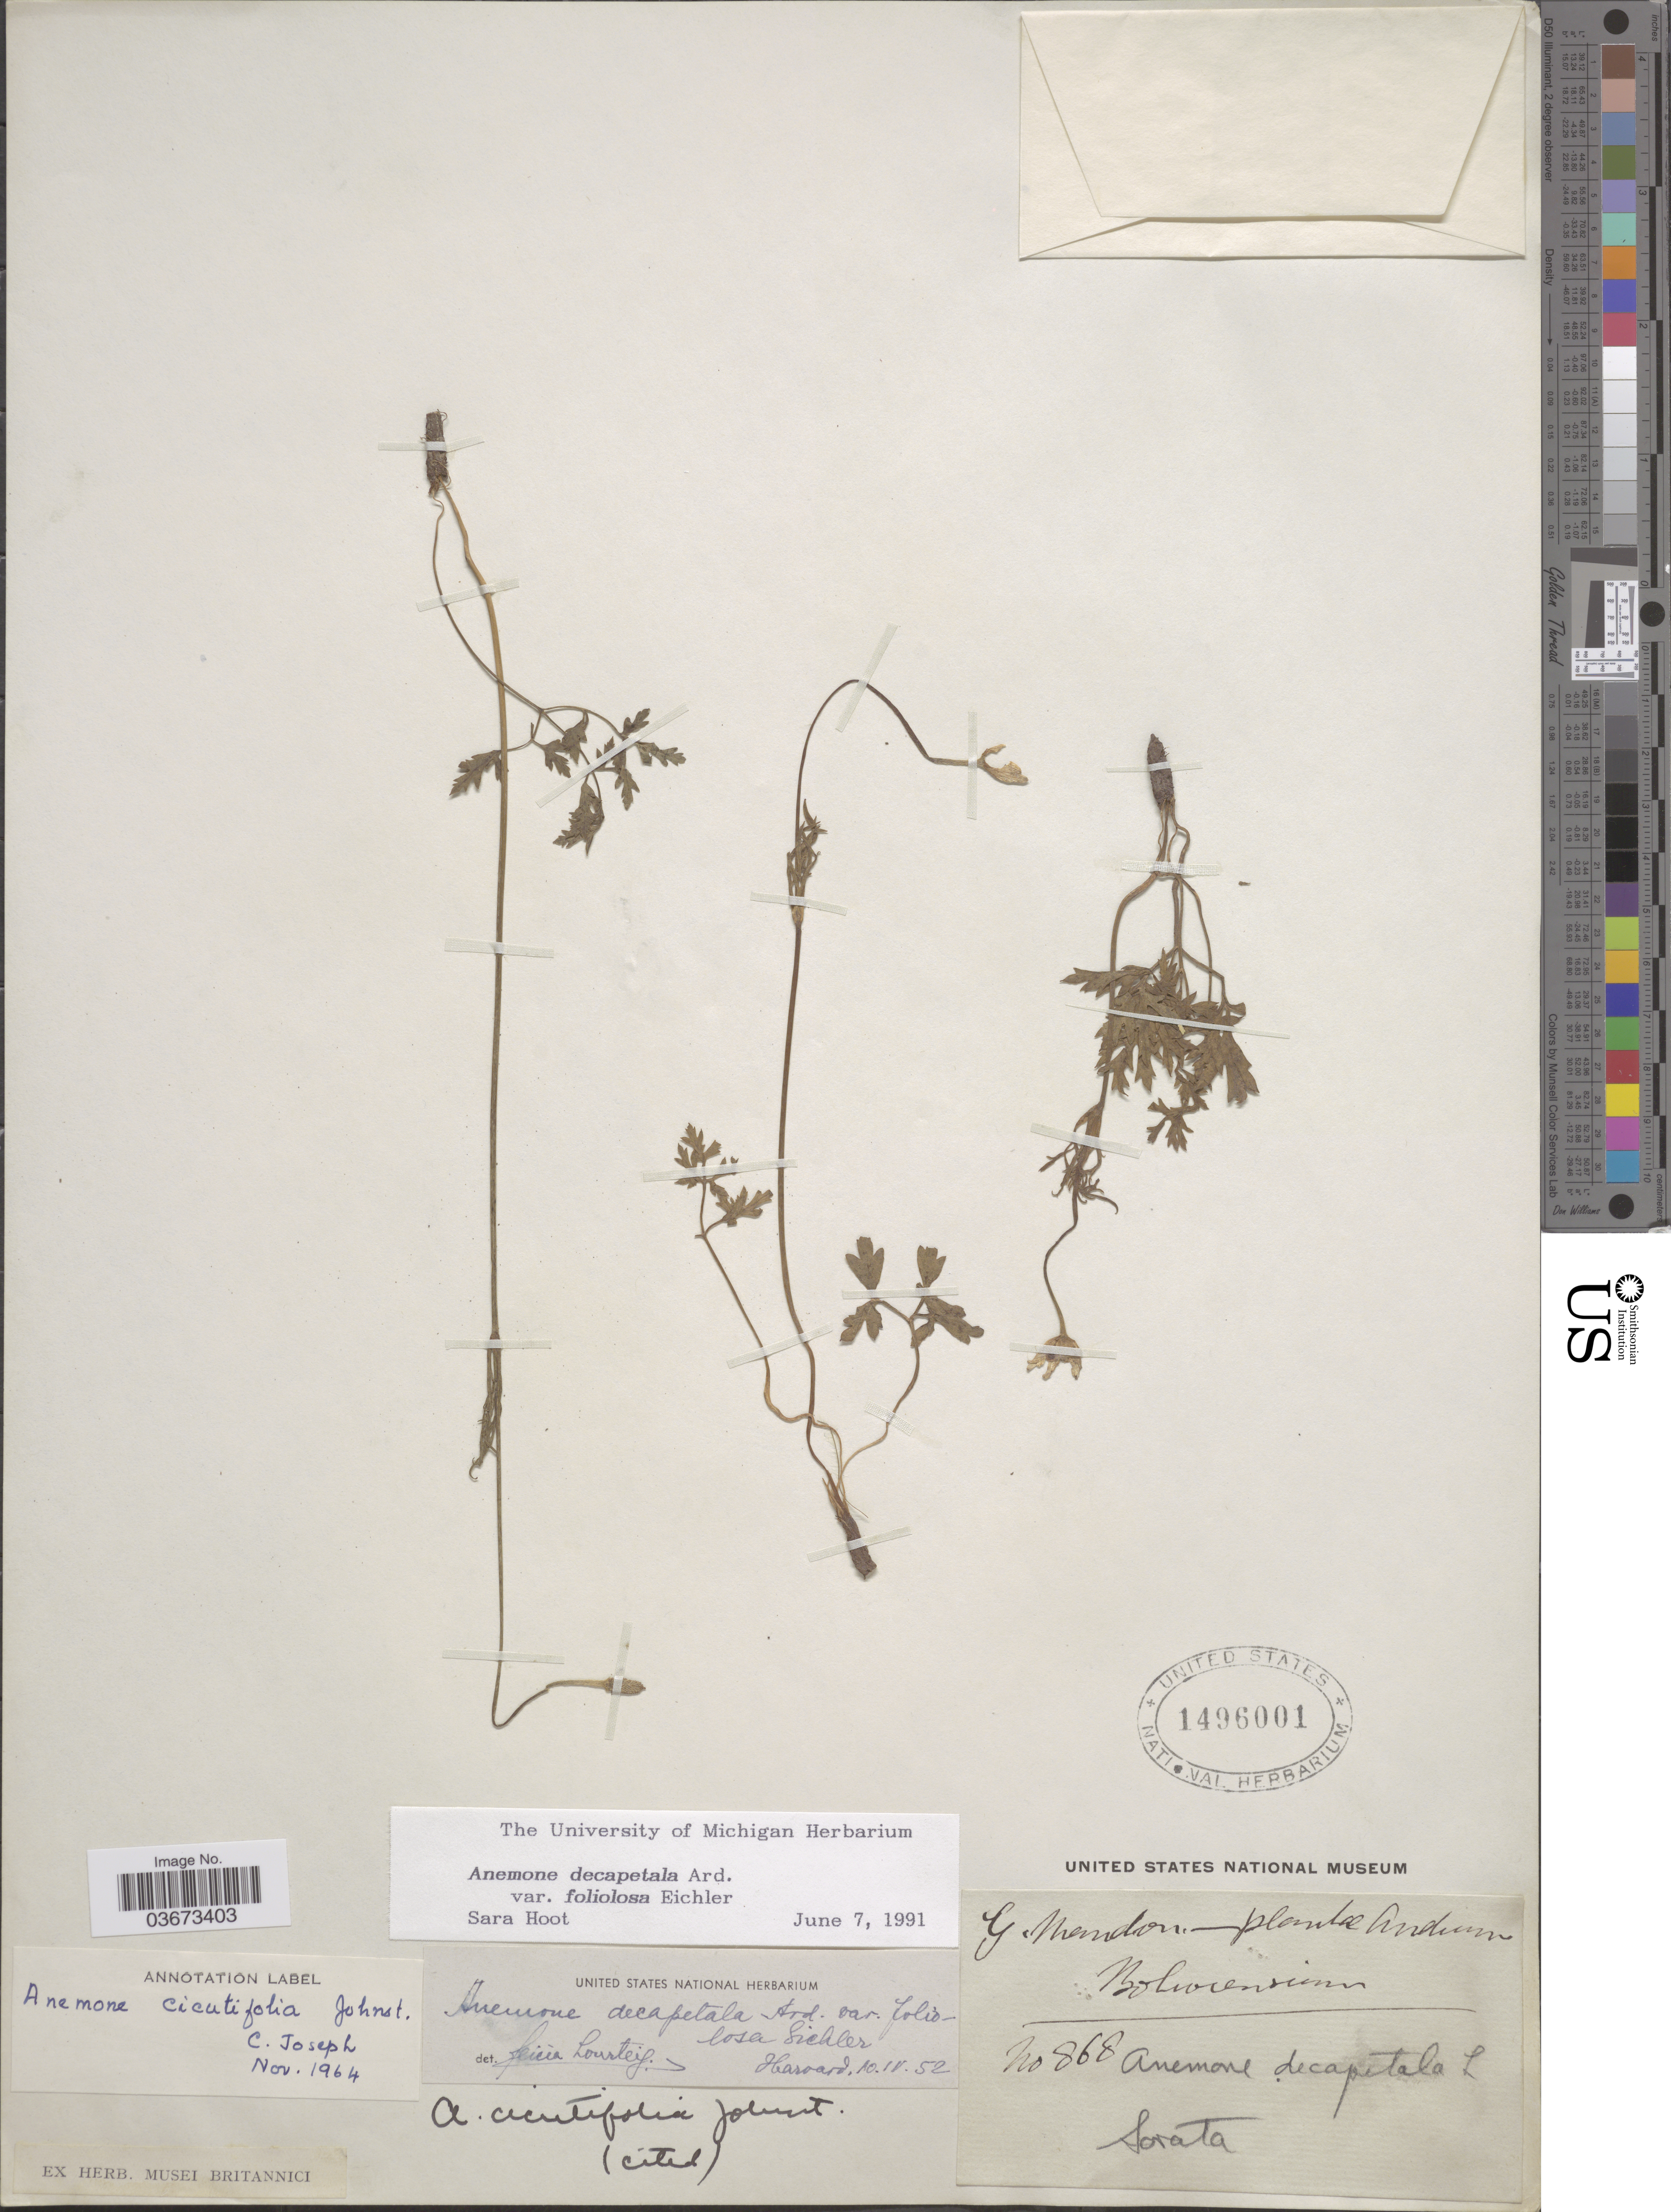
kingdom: Plantae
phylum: Tracheophyta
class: Magnoliopsida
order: Ranunculales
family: Ranunculaceae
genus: Anemone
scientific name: Anemone cicutifolia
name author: I.M. Johnst.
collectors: G. Mandon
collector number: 868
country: Bolivia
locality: Andium. Sorata.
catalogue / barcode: US 1496001